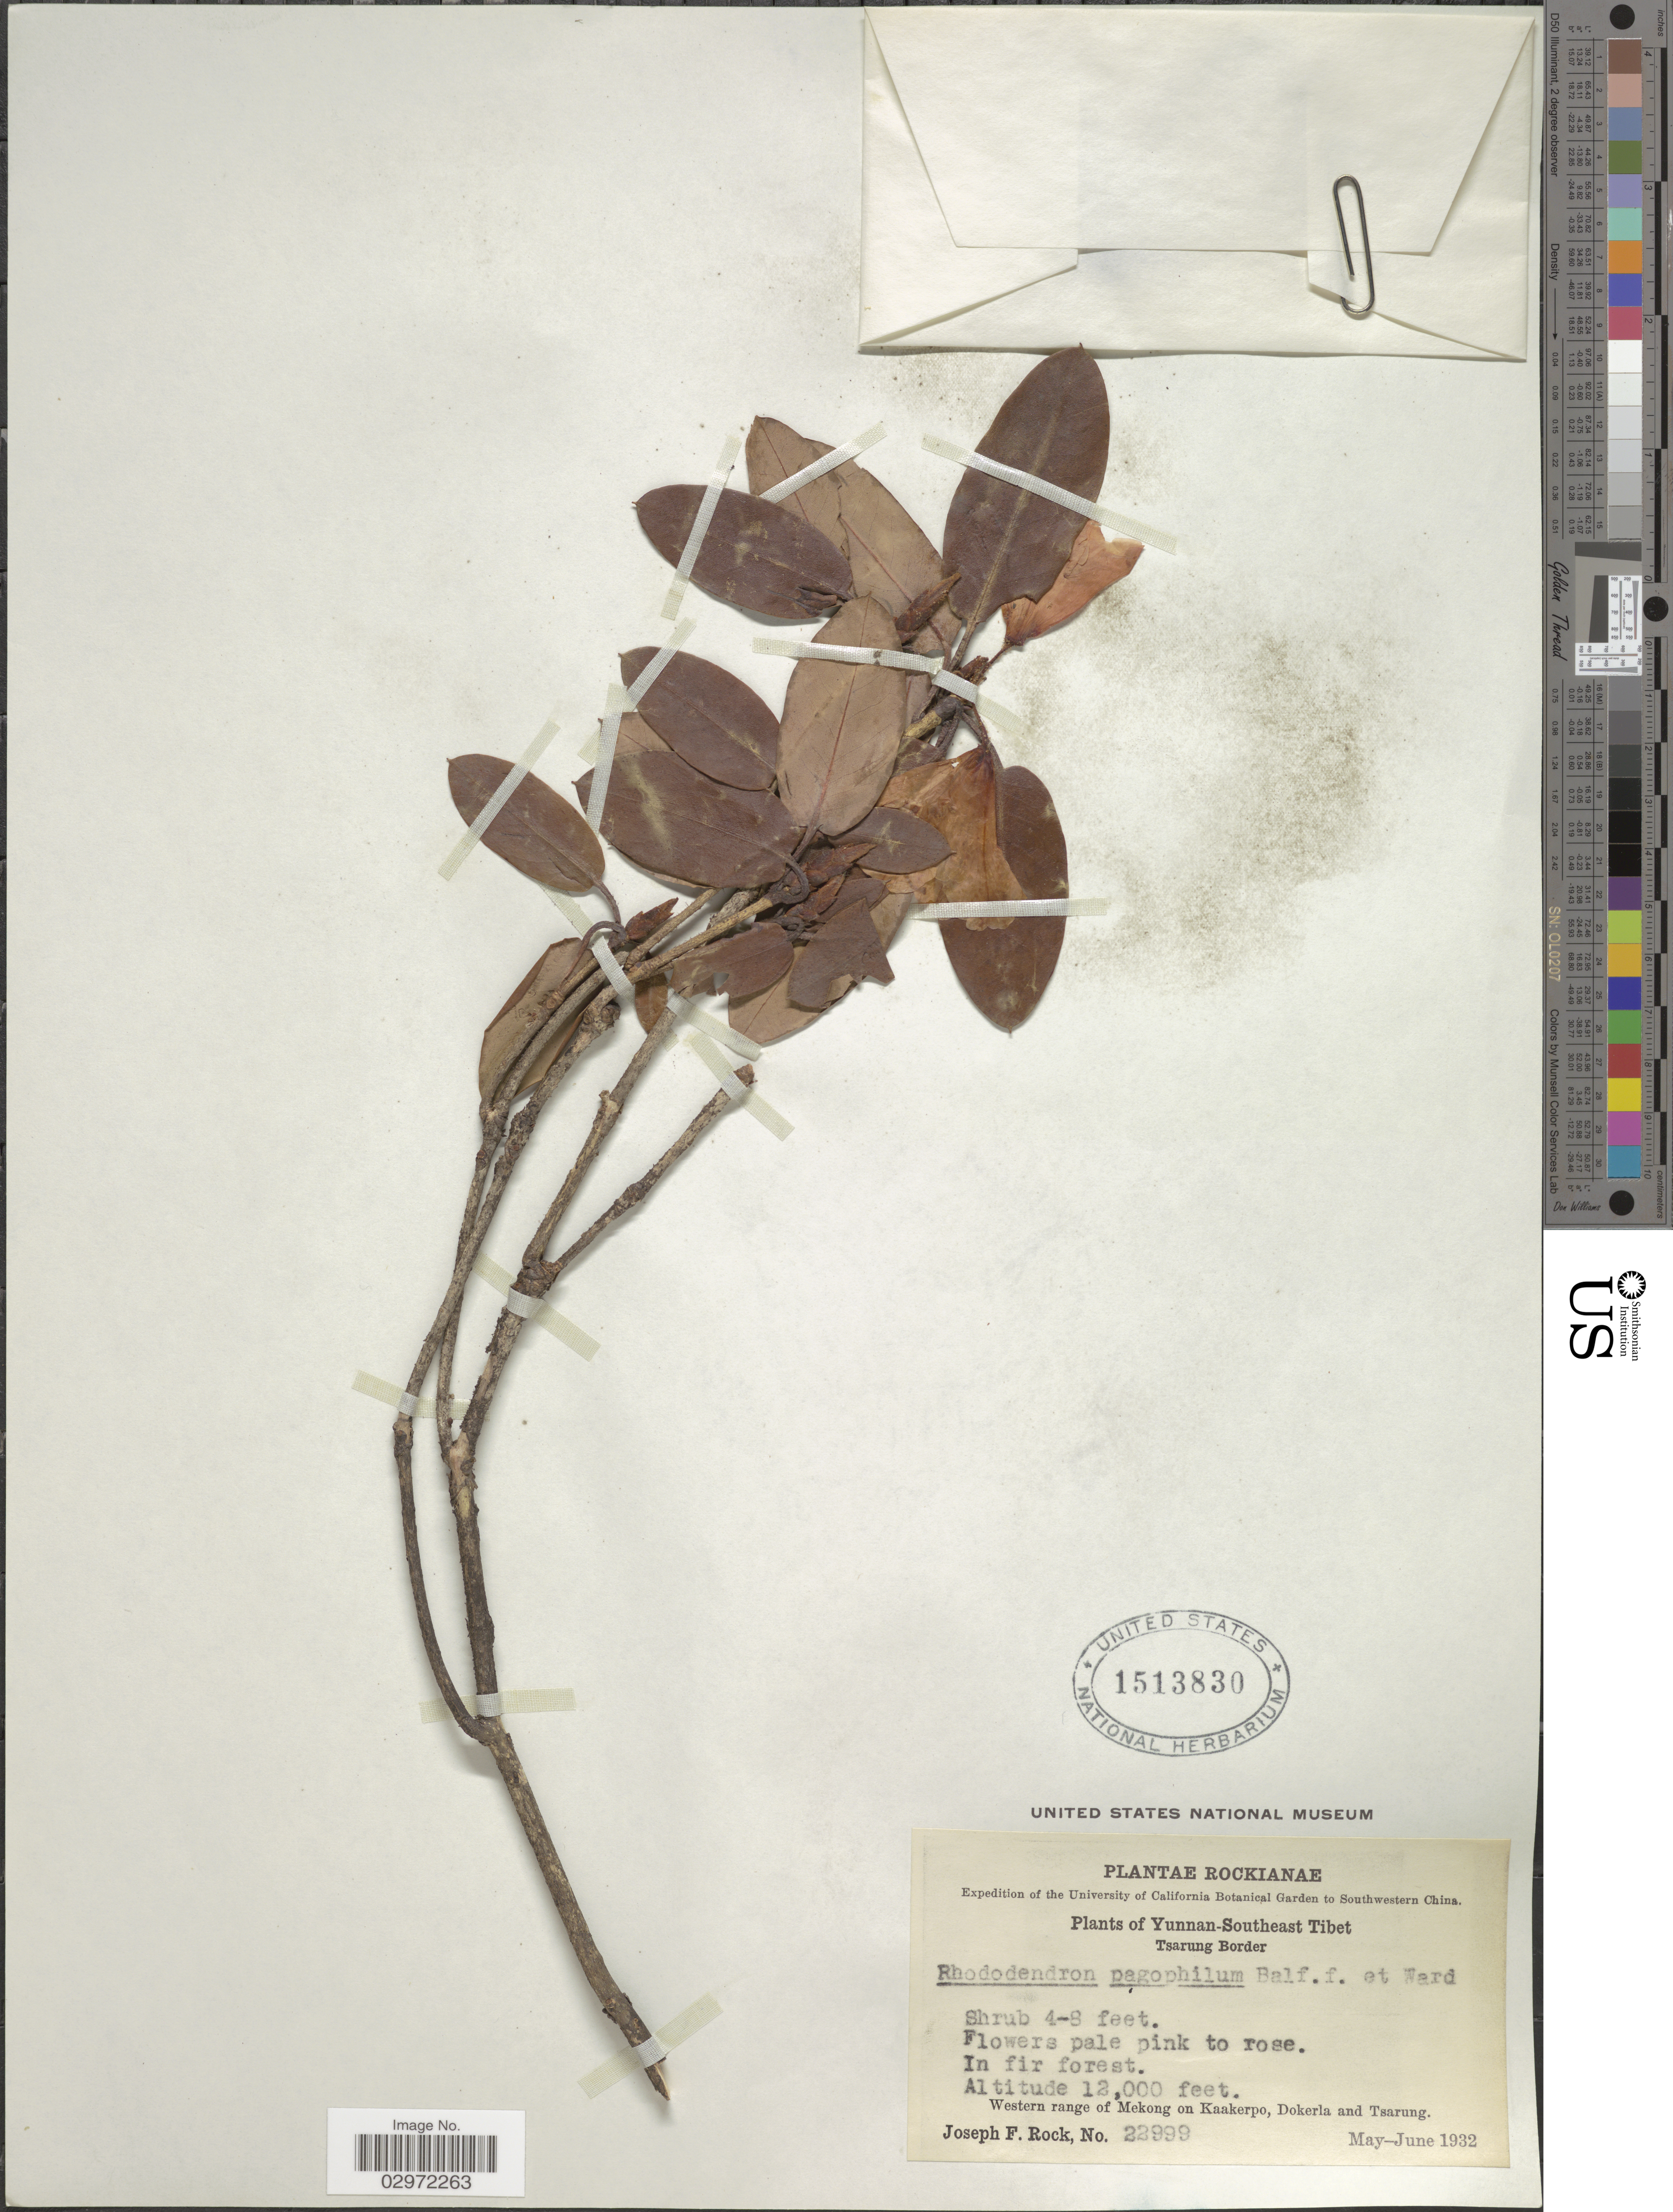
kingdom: Plantae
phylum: Tracheophyta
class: Magnoliopsida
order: Ericales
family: Ericaceae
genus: Rhododendron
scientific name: Rhododendron pagophilum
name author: Balf. f. & Kingdon-Ward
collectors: J. F. Rock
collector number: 22999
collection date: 1932-05/1932-06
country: China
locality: Southwestern China, Yunnan-Southeast Tibet, Tsarung Border, Western range of Mekong on Kaakerpo, Dokerla and Tsarung.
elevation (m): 3658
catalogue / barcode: US 1513830